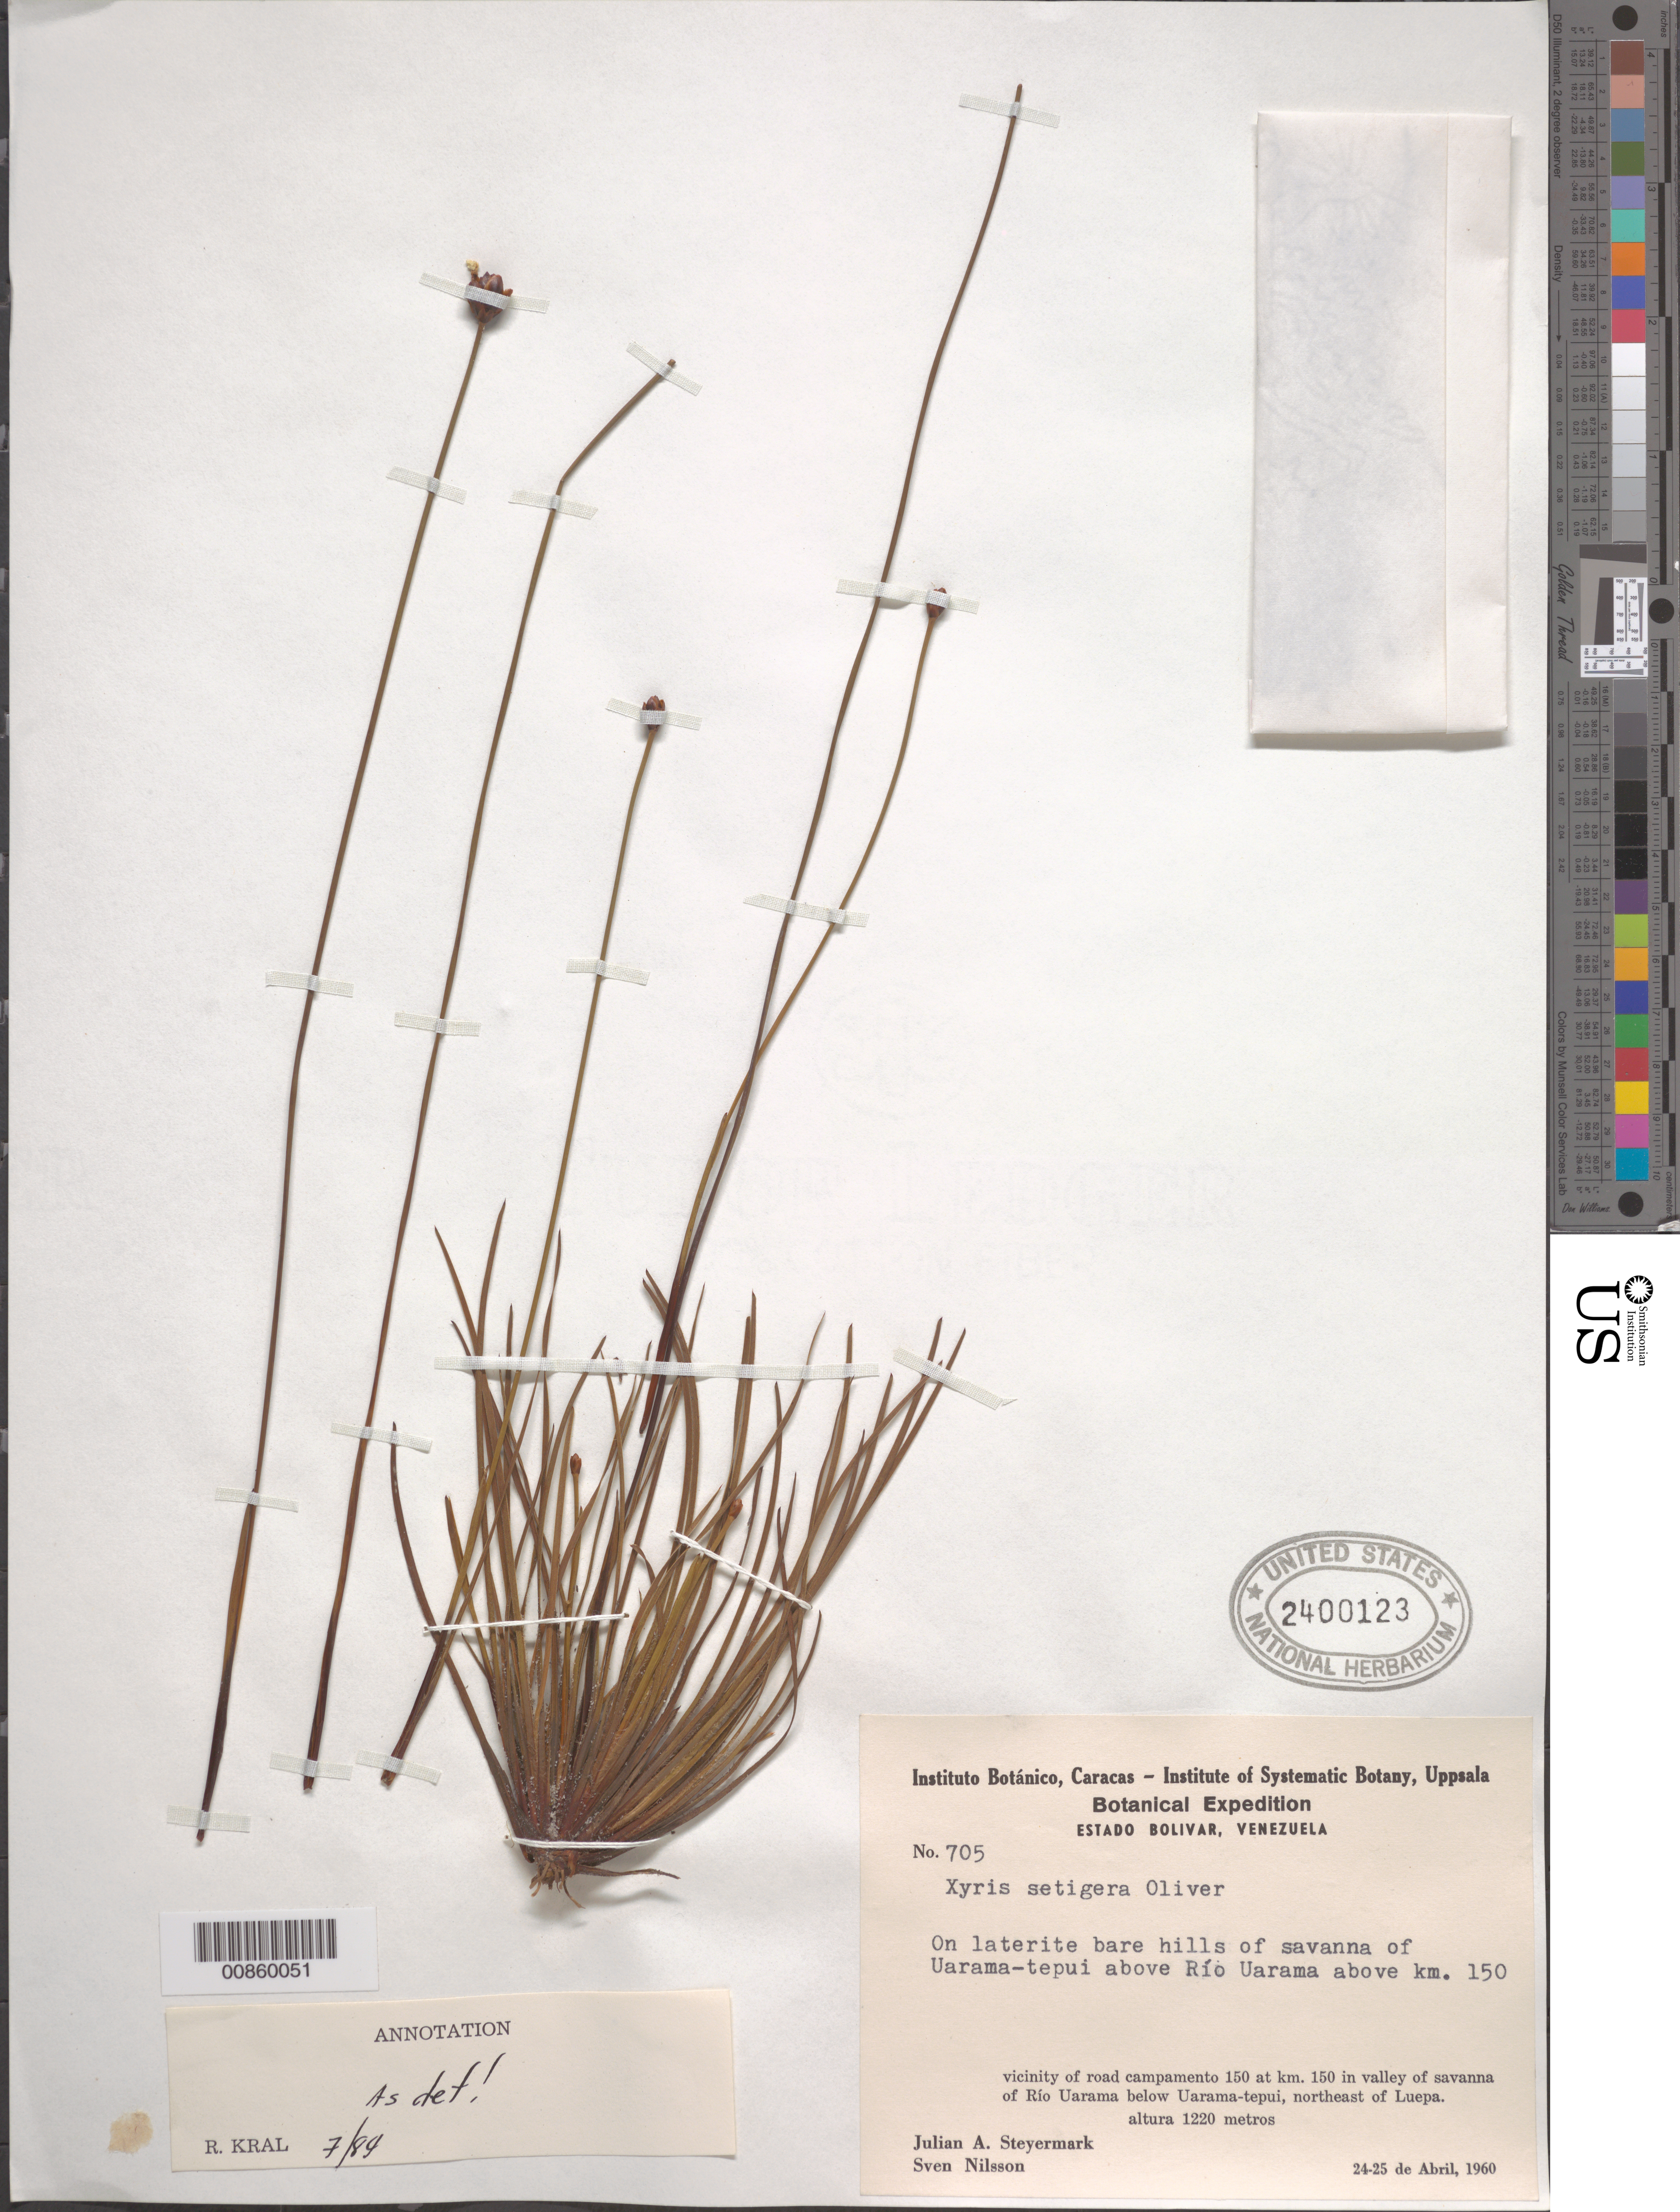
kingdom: Plantae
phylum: Tracheophyta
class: Liliopsida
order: Poales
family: Xyridaceae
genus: Xyris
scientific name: Xyris setigera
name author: Oliv.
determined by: Kral, Robert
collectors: J. Steyermark & S. Nilsson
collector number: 60 705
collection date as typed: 24-Apr-60 to 25-Apr-60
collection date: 1960-04-24/1960-04-25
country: Venezuela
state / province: Bolívar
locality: Río Uarama, below Uarama-tepuí, NE of Luepa, vic. of road campamento 150 above km 150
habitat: Laterite bare hills of savanna.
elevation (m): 1220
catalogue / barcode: US 2400123